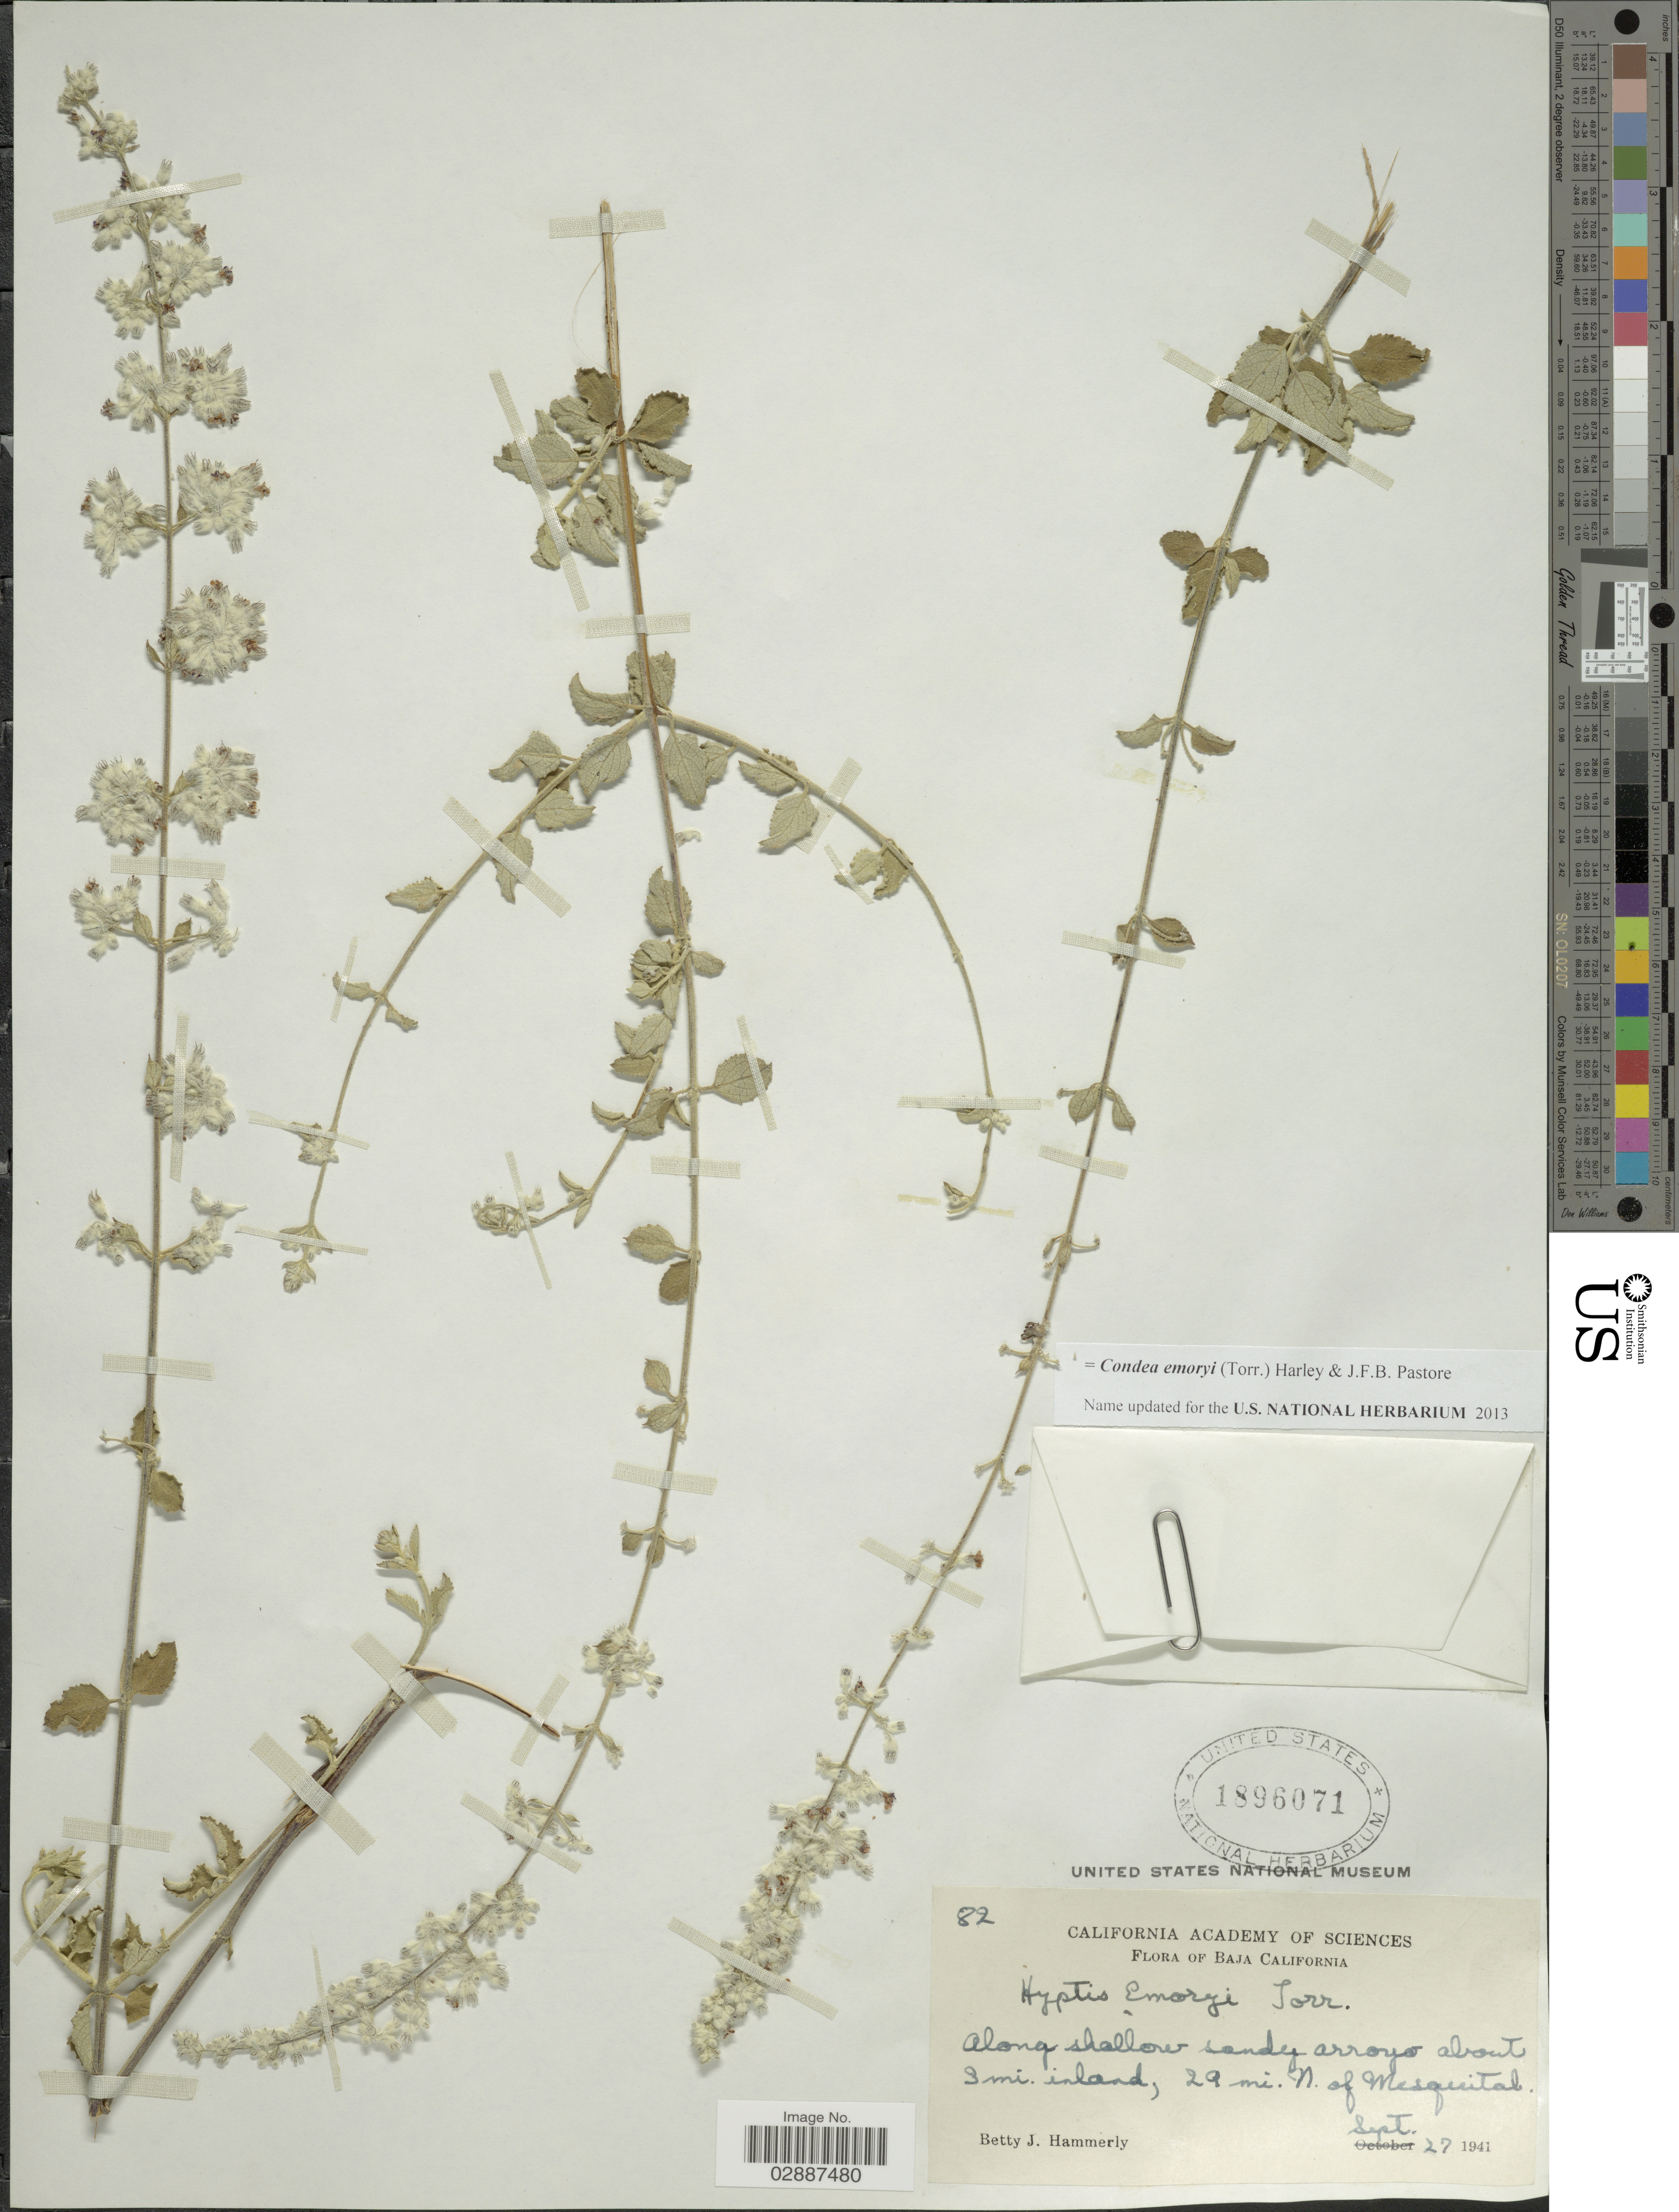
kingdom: Plantae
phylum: Tracheophyta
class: Magnoliopsida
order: Lamiales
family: Lamiaceae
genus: Condea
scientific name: Condea emoryi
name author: (Torr.) Harley & J.F.B. Pastore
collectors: B. J. Hammerly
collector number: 82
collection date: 1941-09-27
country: Mexico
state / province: Baja California Sur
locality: Along shallow sandy arroyo about 3 mi. inland, 29 mi. N of Mesquital.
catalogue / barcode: US 1896071